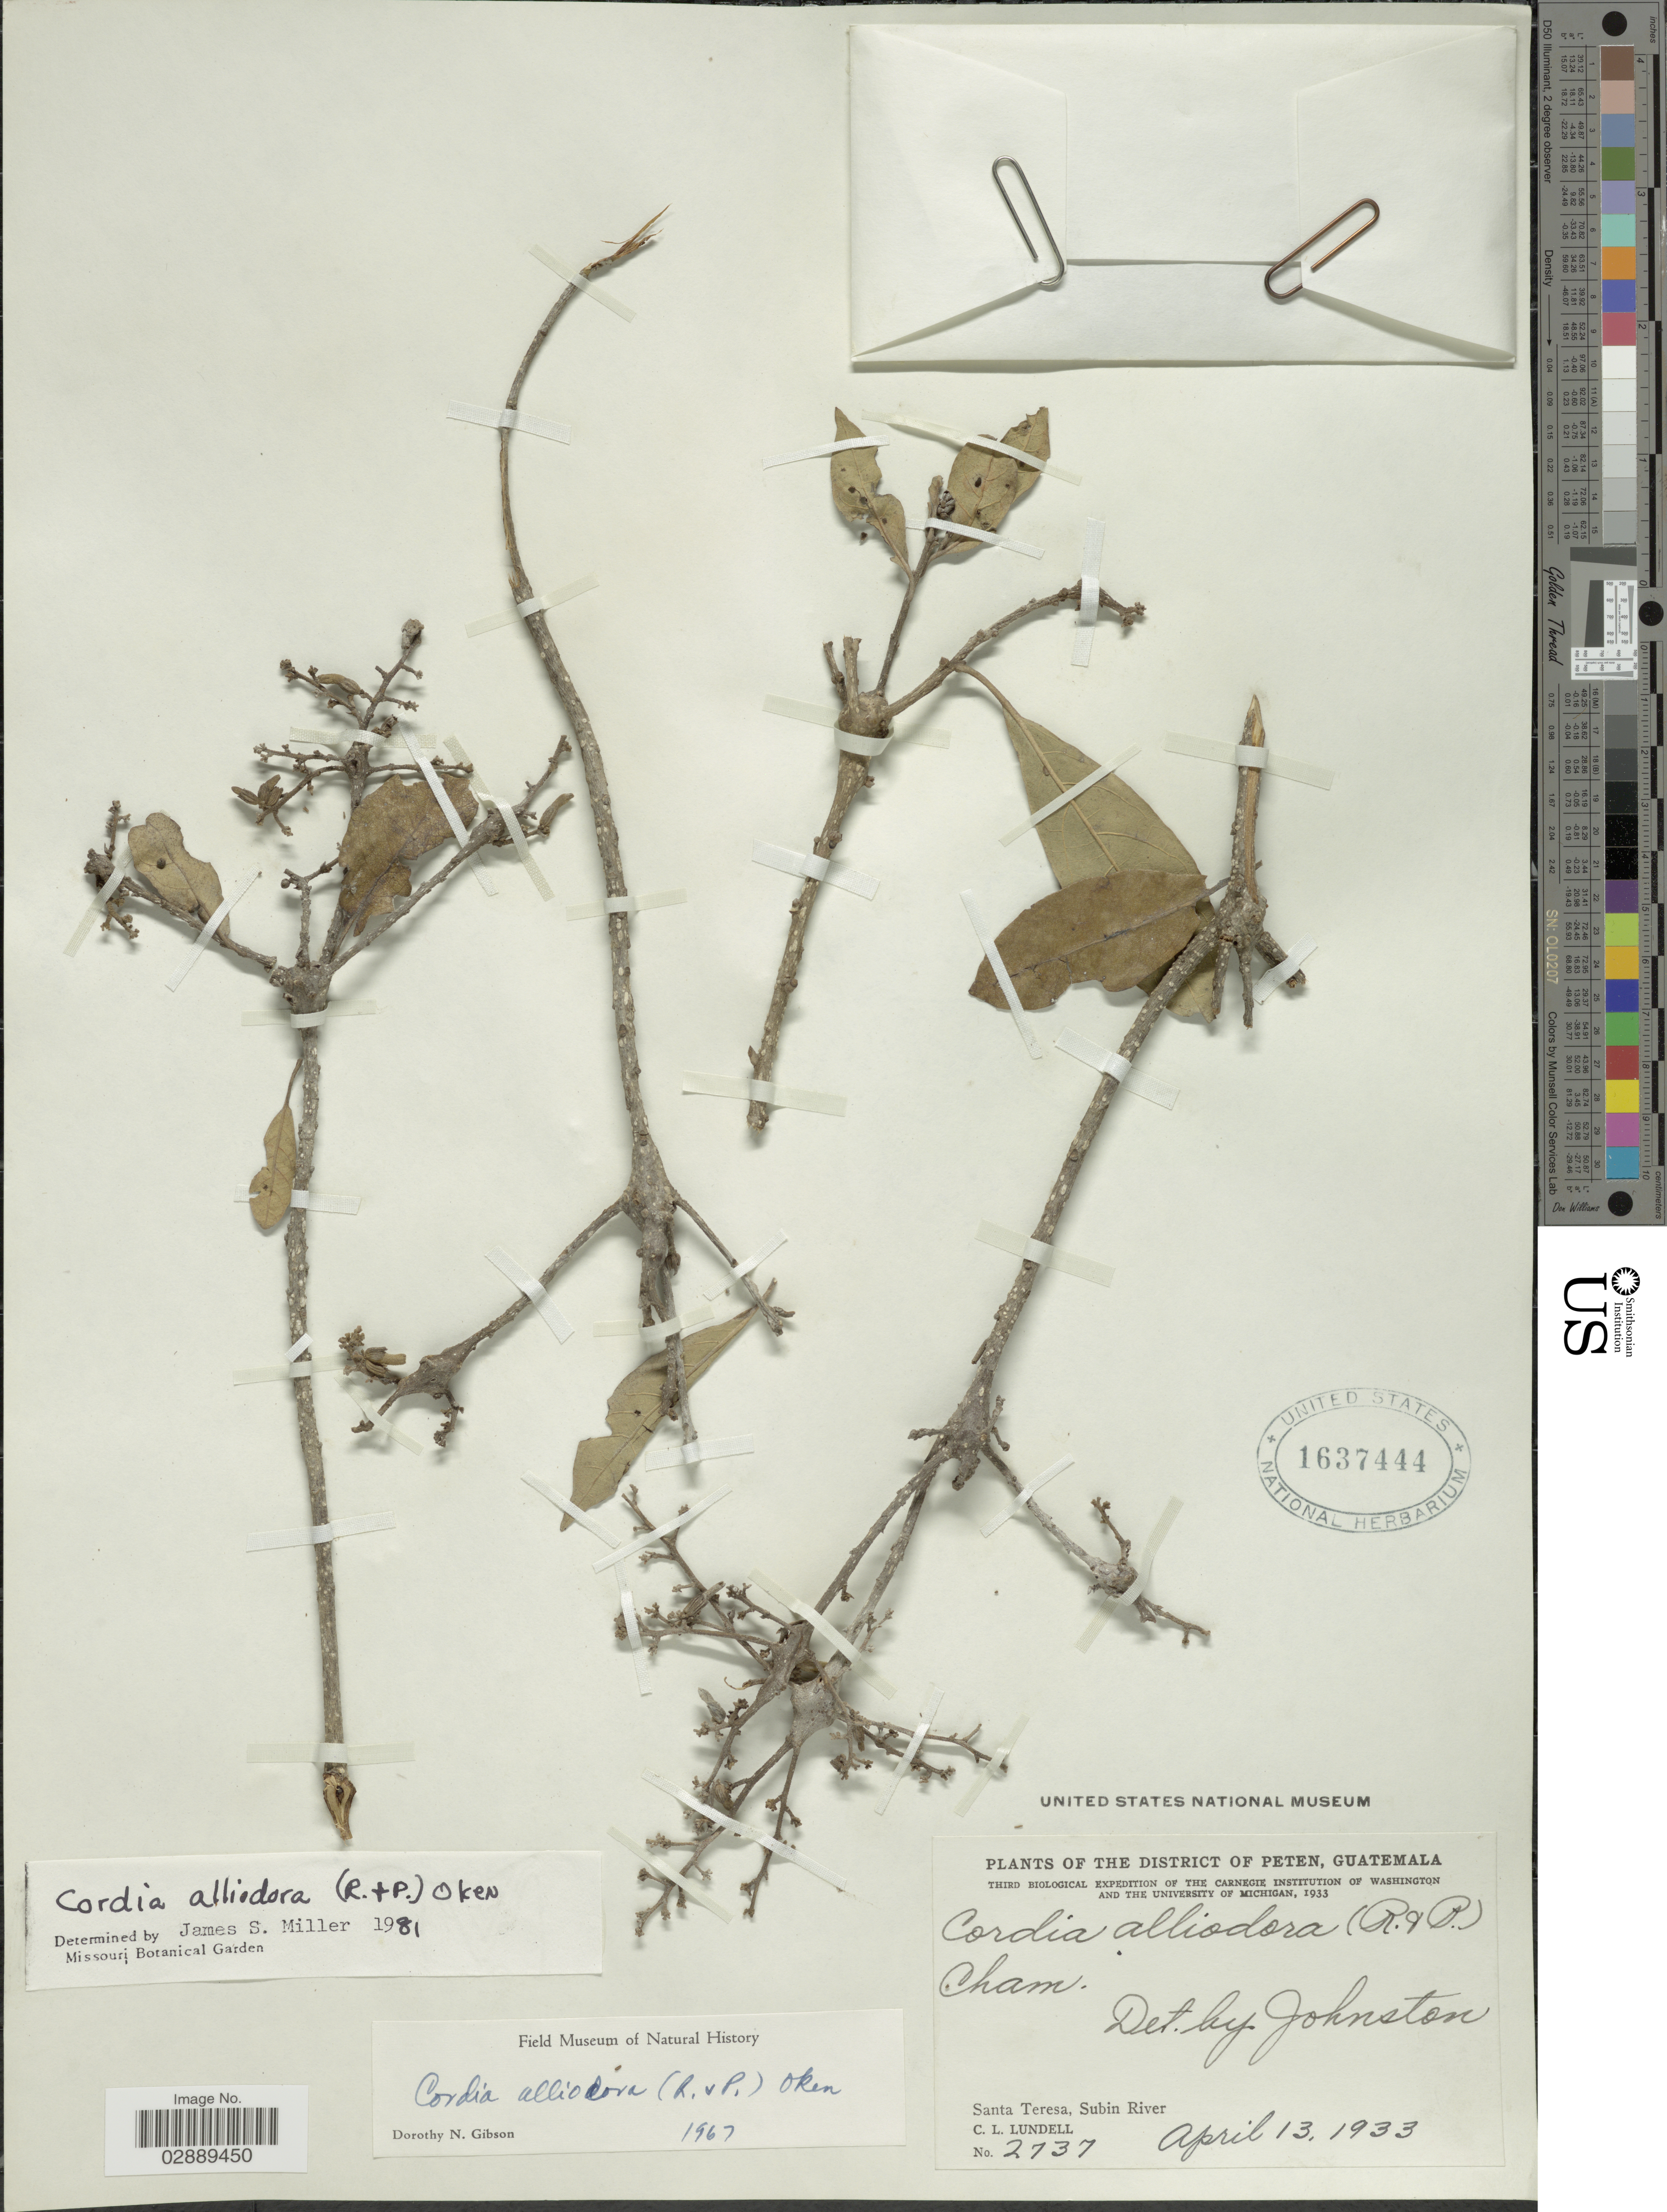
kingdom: Plantae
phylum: Tracheophyta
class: Magnoliopsida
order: Boraginales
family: Cordiaceae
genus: Cordia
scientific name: Cordia alliodora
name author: (Ruiz & Pav.) Oken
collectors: C. L. Lundell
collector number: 2737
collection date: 1933-04-13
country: Guatemala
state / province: El Petén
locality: The District of Peten. Santa Teresa, Subin River.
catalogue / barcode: US 1637444